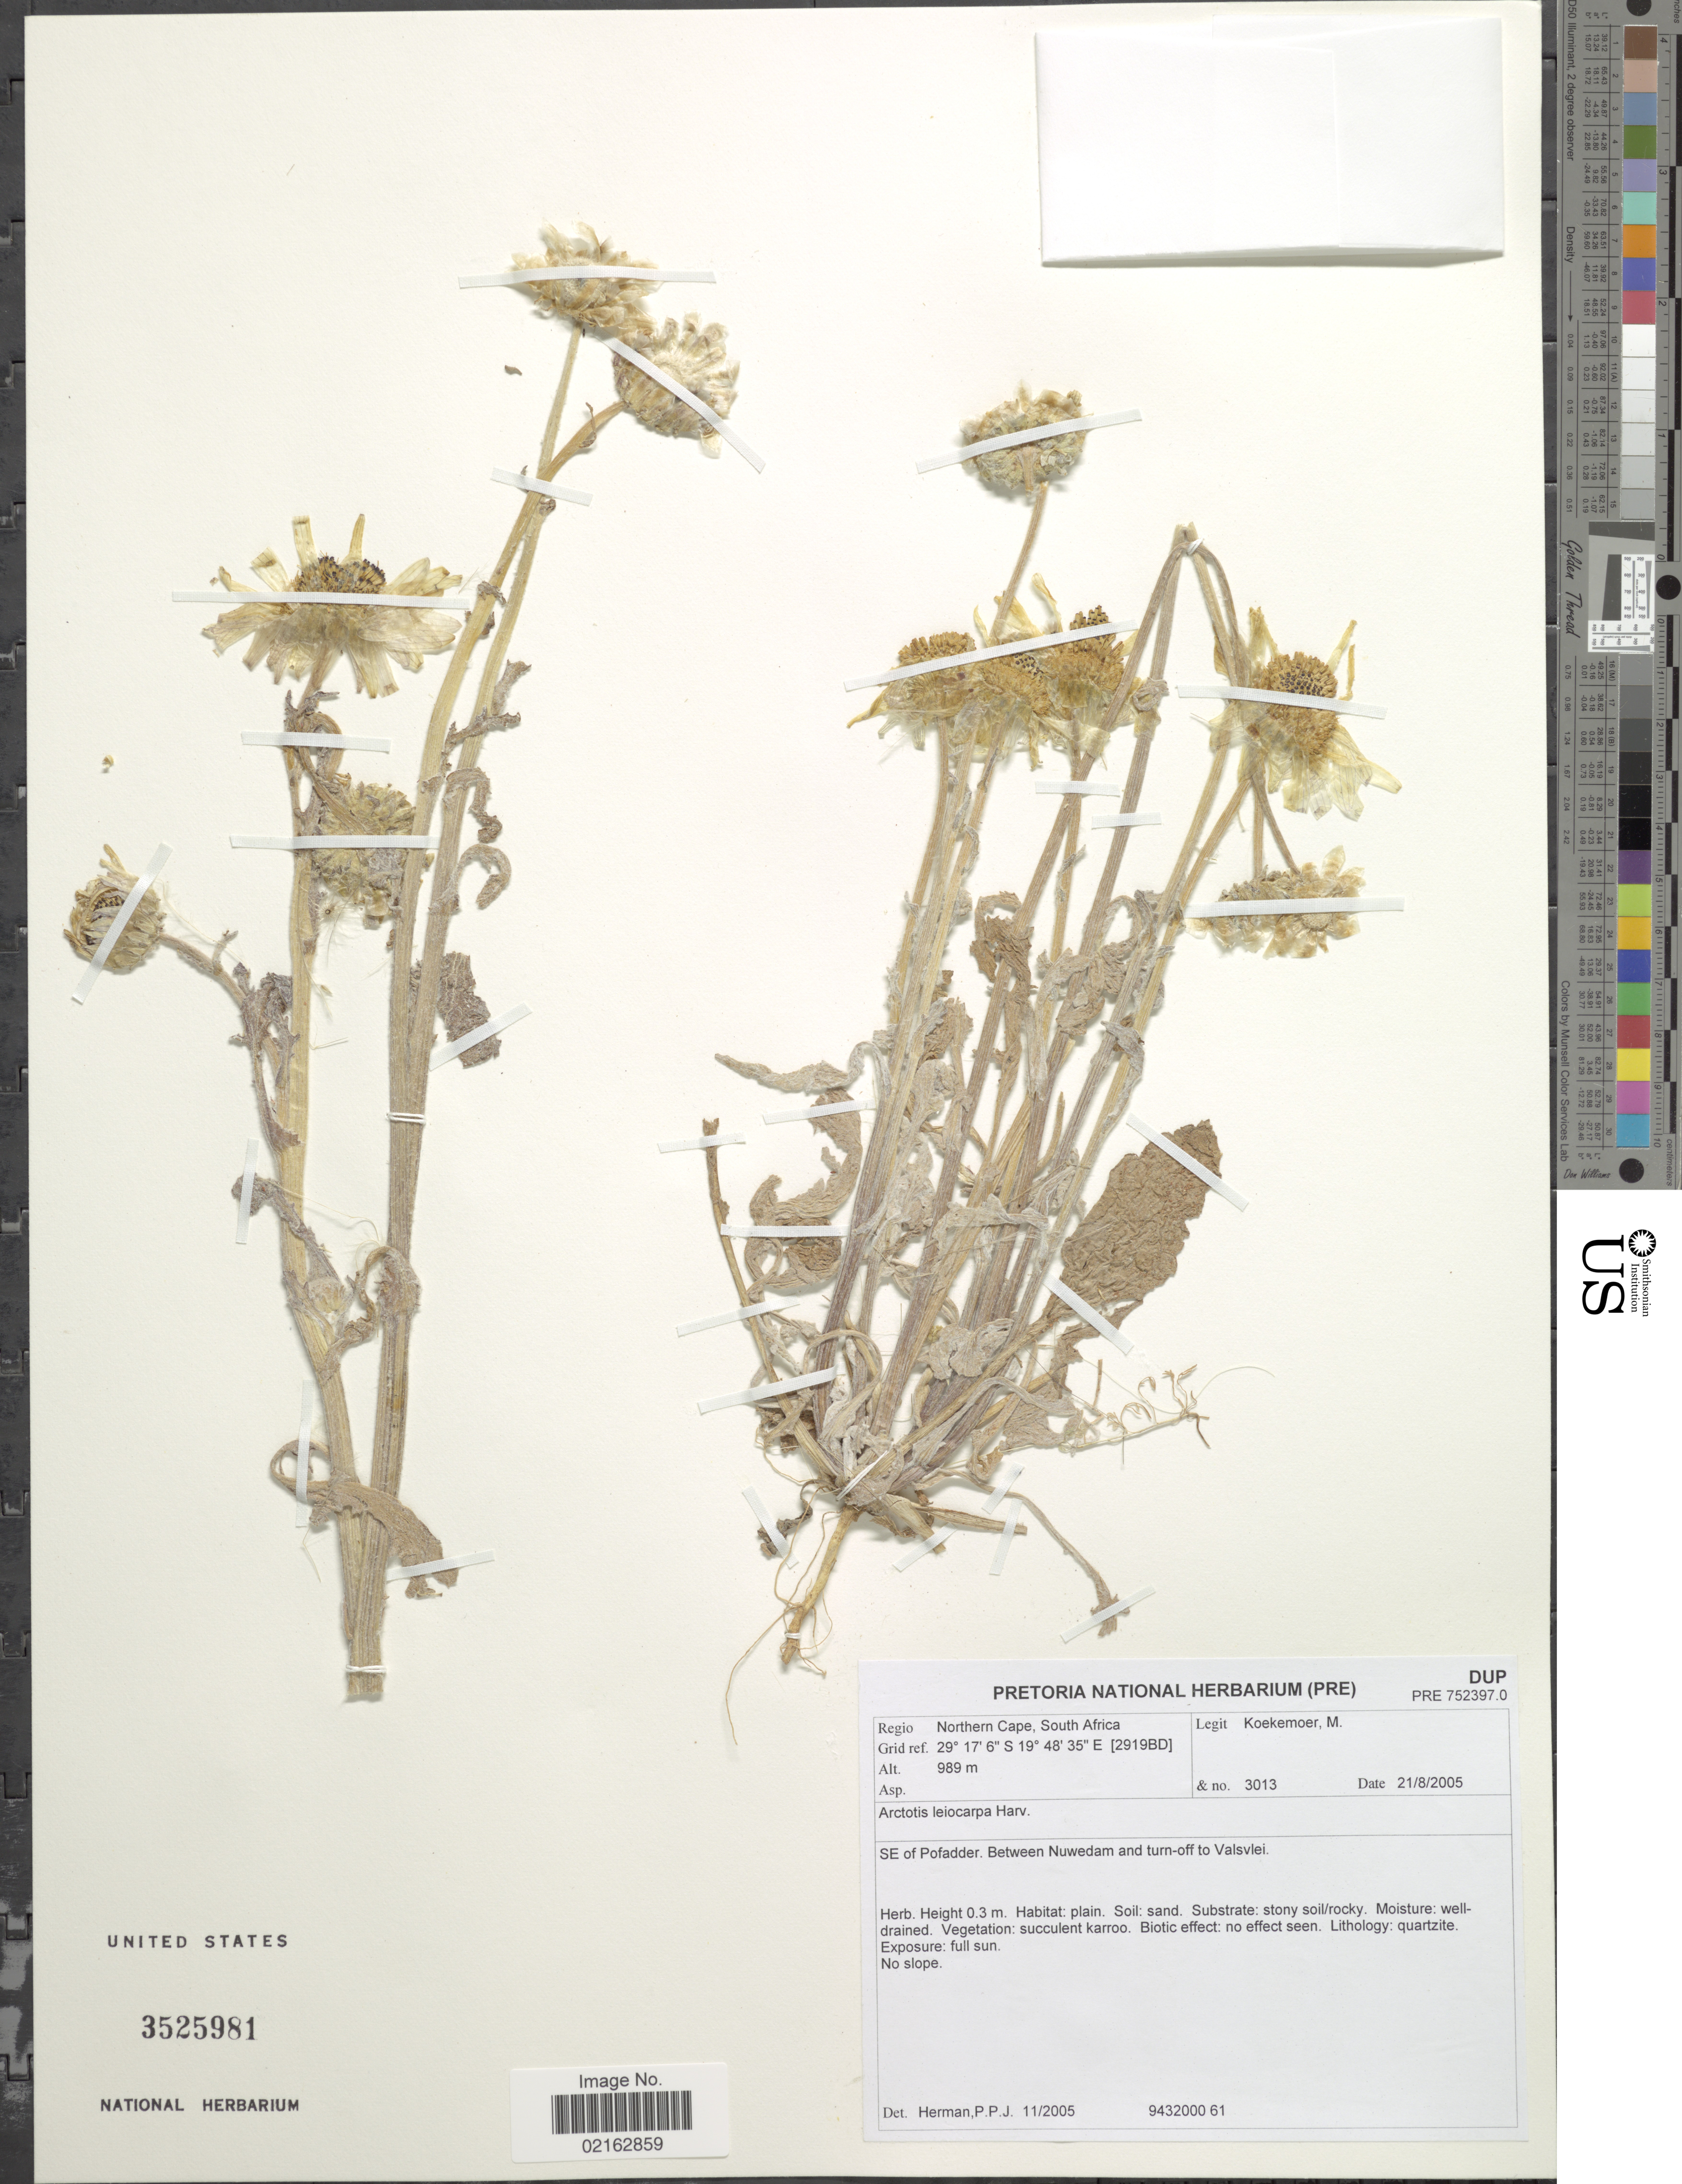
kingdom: Plantae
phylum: Tracheophyta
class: Magnoliopsida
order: Asterales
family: Asteraceae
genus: Arctotis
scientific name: Arctotis leiocarpa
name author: Harv.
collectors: M. Koekemoer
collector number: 3013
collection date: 2005-08-21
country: South Africa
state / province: Northern Cape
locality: Northern Cape, South Africa. SE of Pofadder. Between Nuwedam and turn-off to Valsvlei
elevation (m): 989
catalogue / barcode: US 3525981